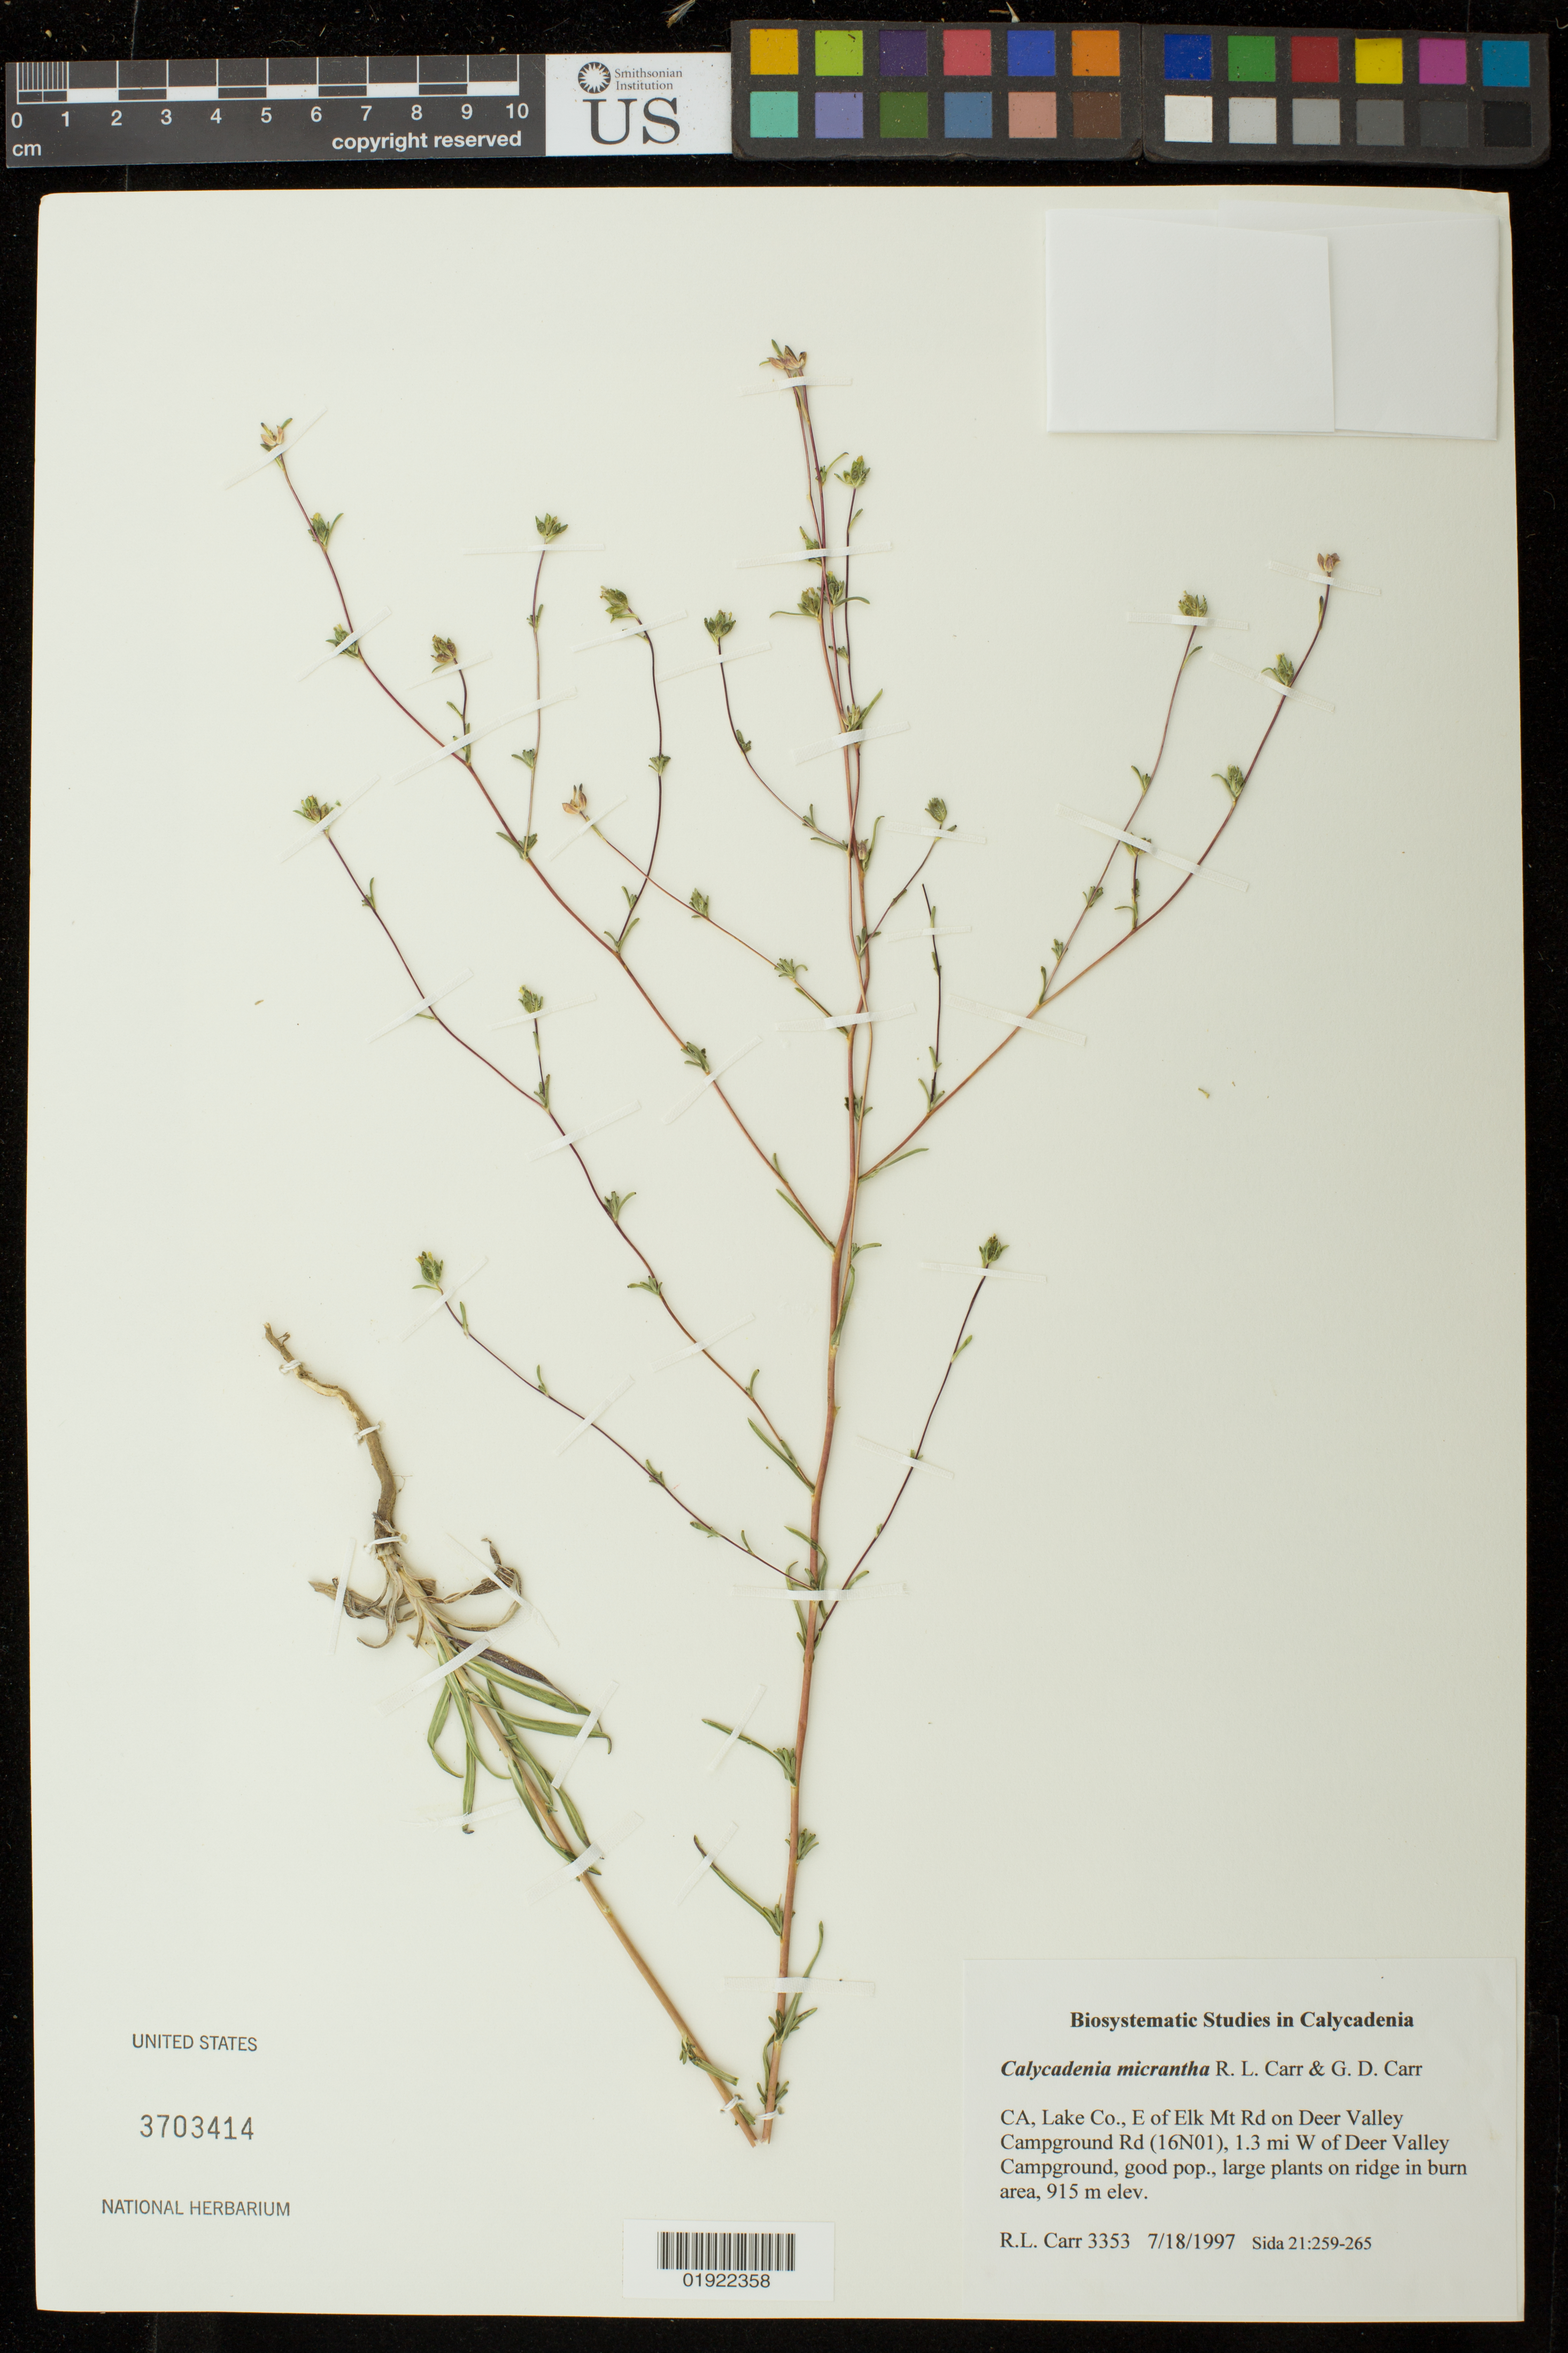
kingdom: Plantae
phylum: Tracheophyta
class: Magnoliopsida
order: Asterales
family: Asteraceae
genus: Calycadenia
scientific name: Calycadenia micrantha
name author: Carr & G.D. Carr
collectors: R. Carr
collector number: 3353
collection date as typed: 7/18/1997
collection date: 1997-07-18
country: United States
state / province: California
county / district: Lake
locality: E of Elk Mt Rd on Deer Valley Campground Rd (16N01), 1.3 mi W of Deer Valley Campground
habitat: on ridge in burn area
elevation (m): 915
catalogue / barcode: US 3703414